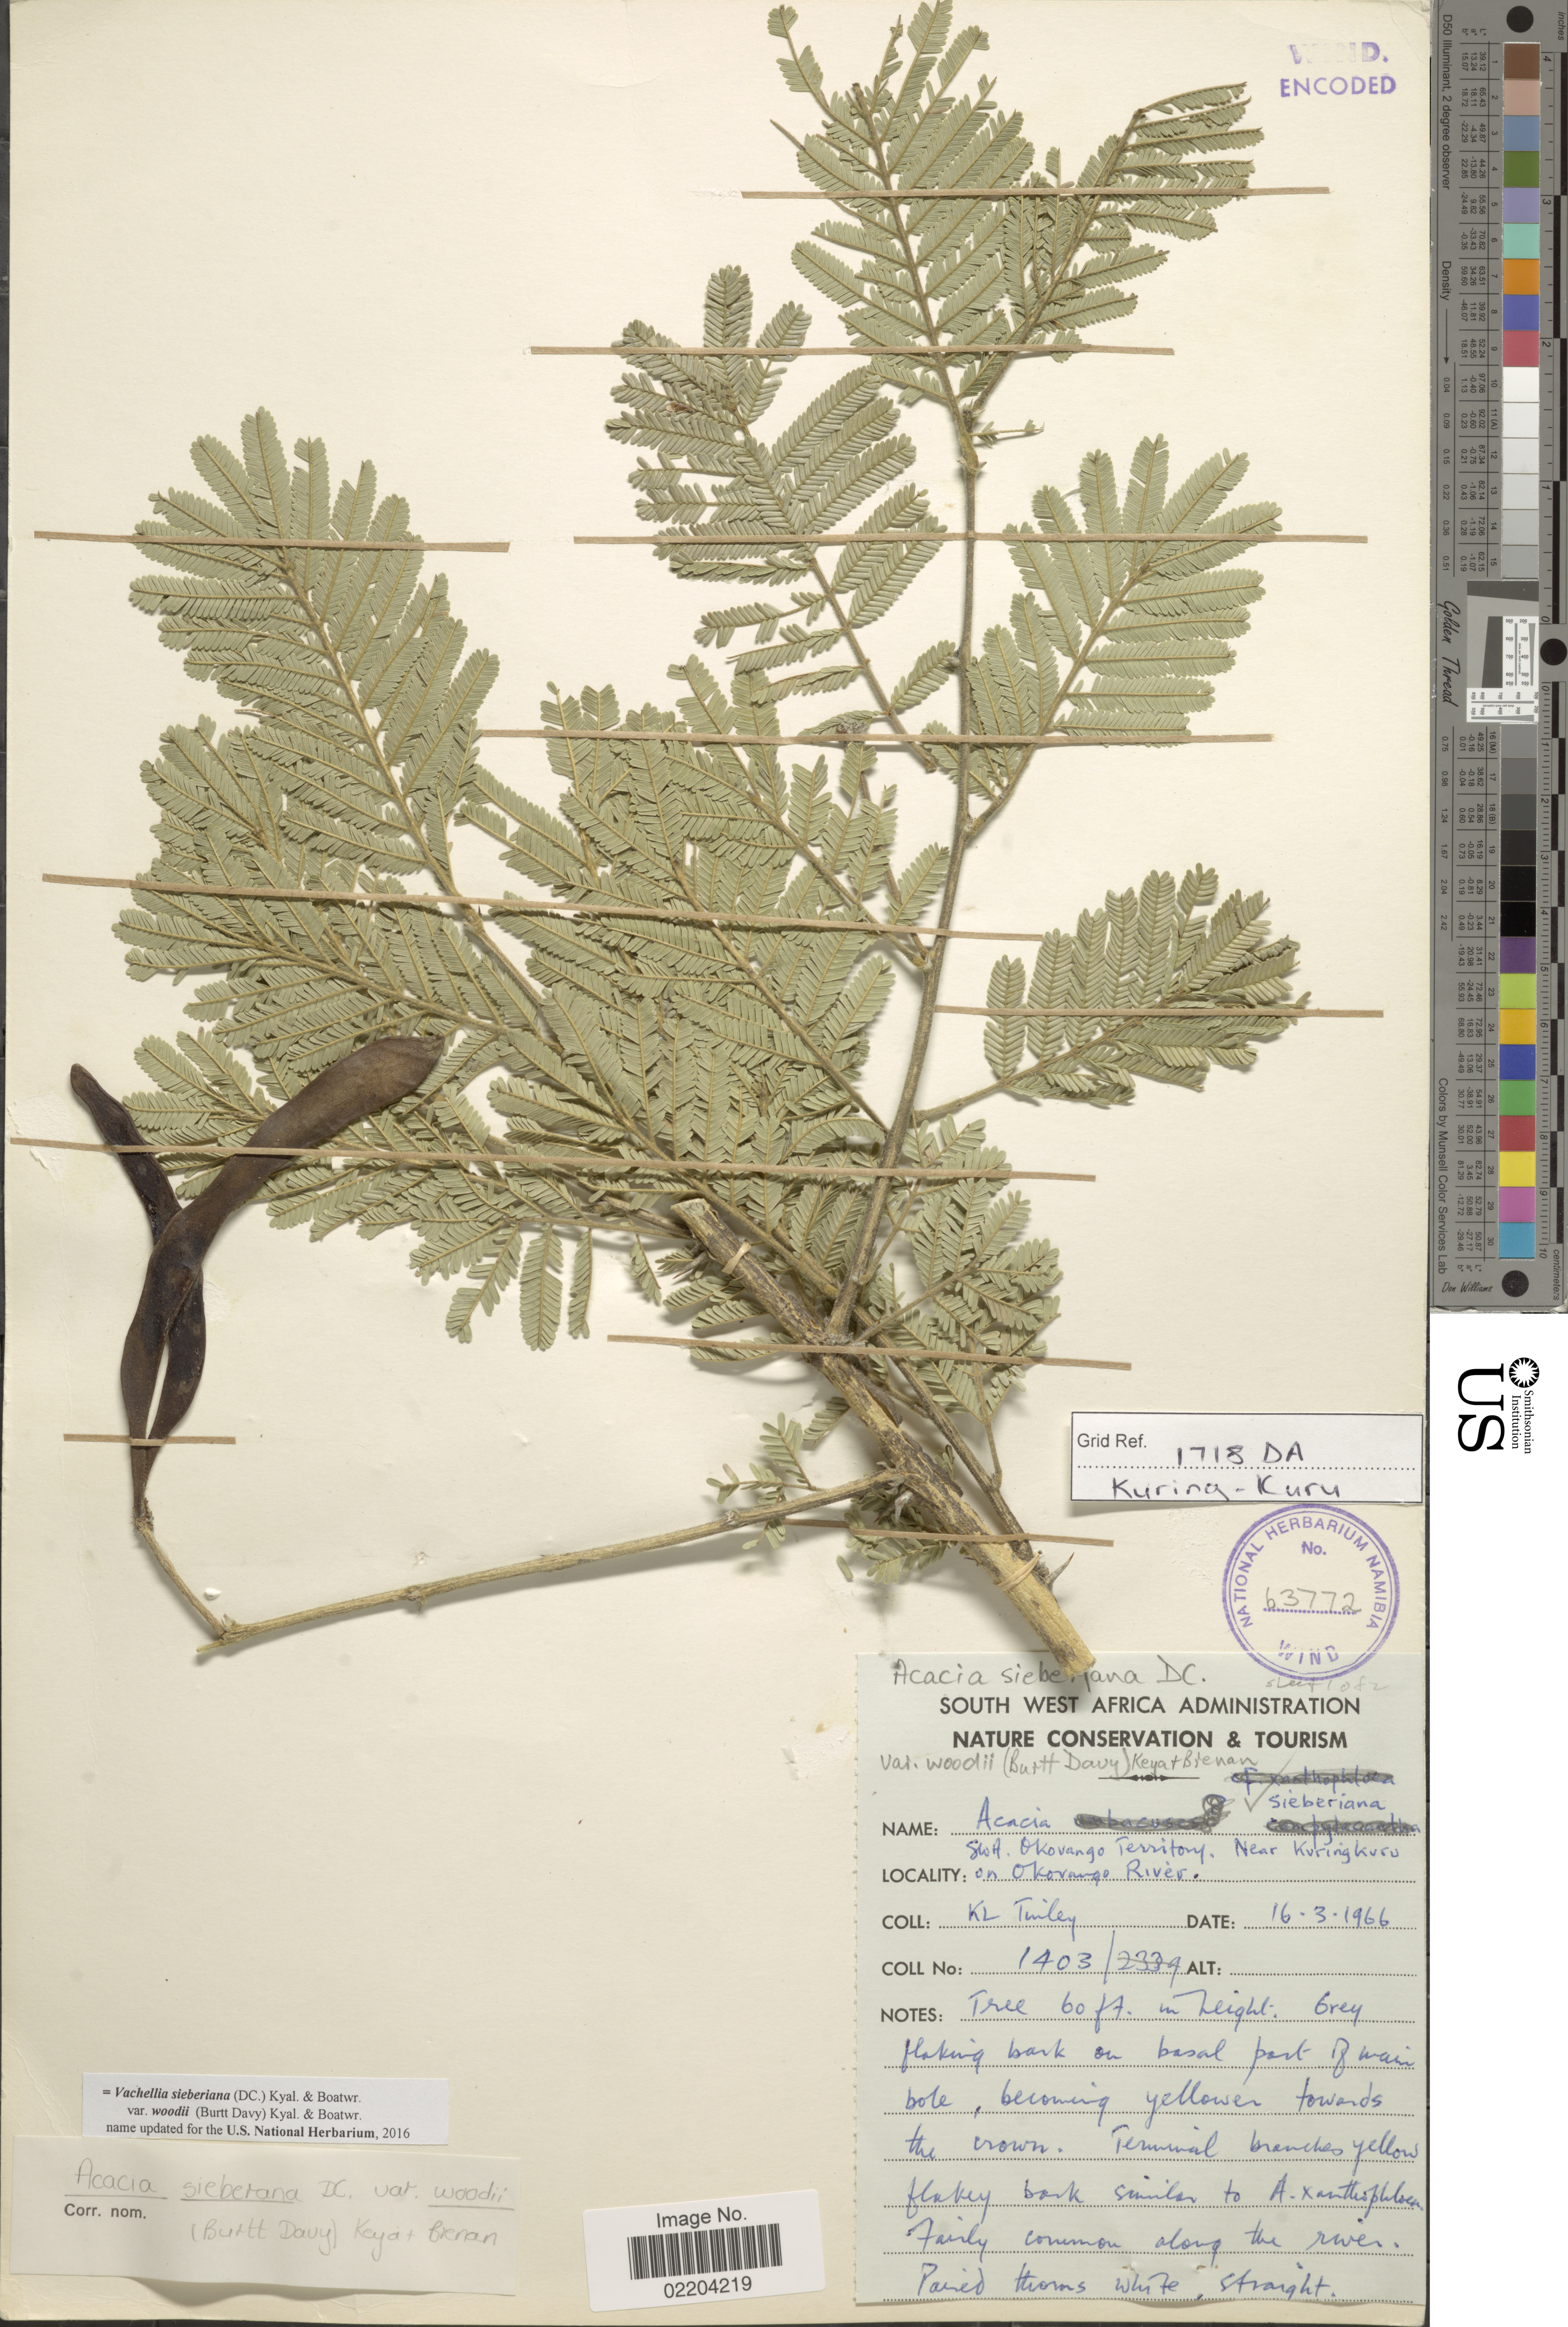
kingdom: Plantae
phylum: Tracheophyta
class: Magnoliopsida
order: Fabales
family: Fabaceae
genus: Vachellia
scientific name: Vachellia sieberiana var. woodii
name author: (Burtt Davy) Kyal. & Boatwr.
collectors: K. Tinley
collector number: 1403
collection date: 1966-03-16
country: Namibia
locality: SWA Okovango Territory. Near Kuringkuru on Okovango River.